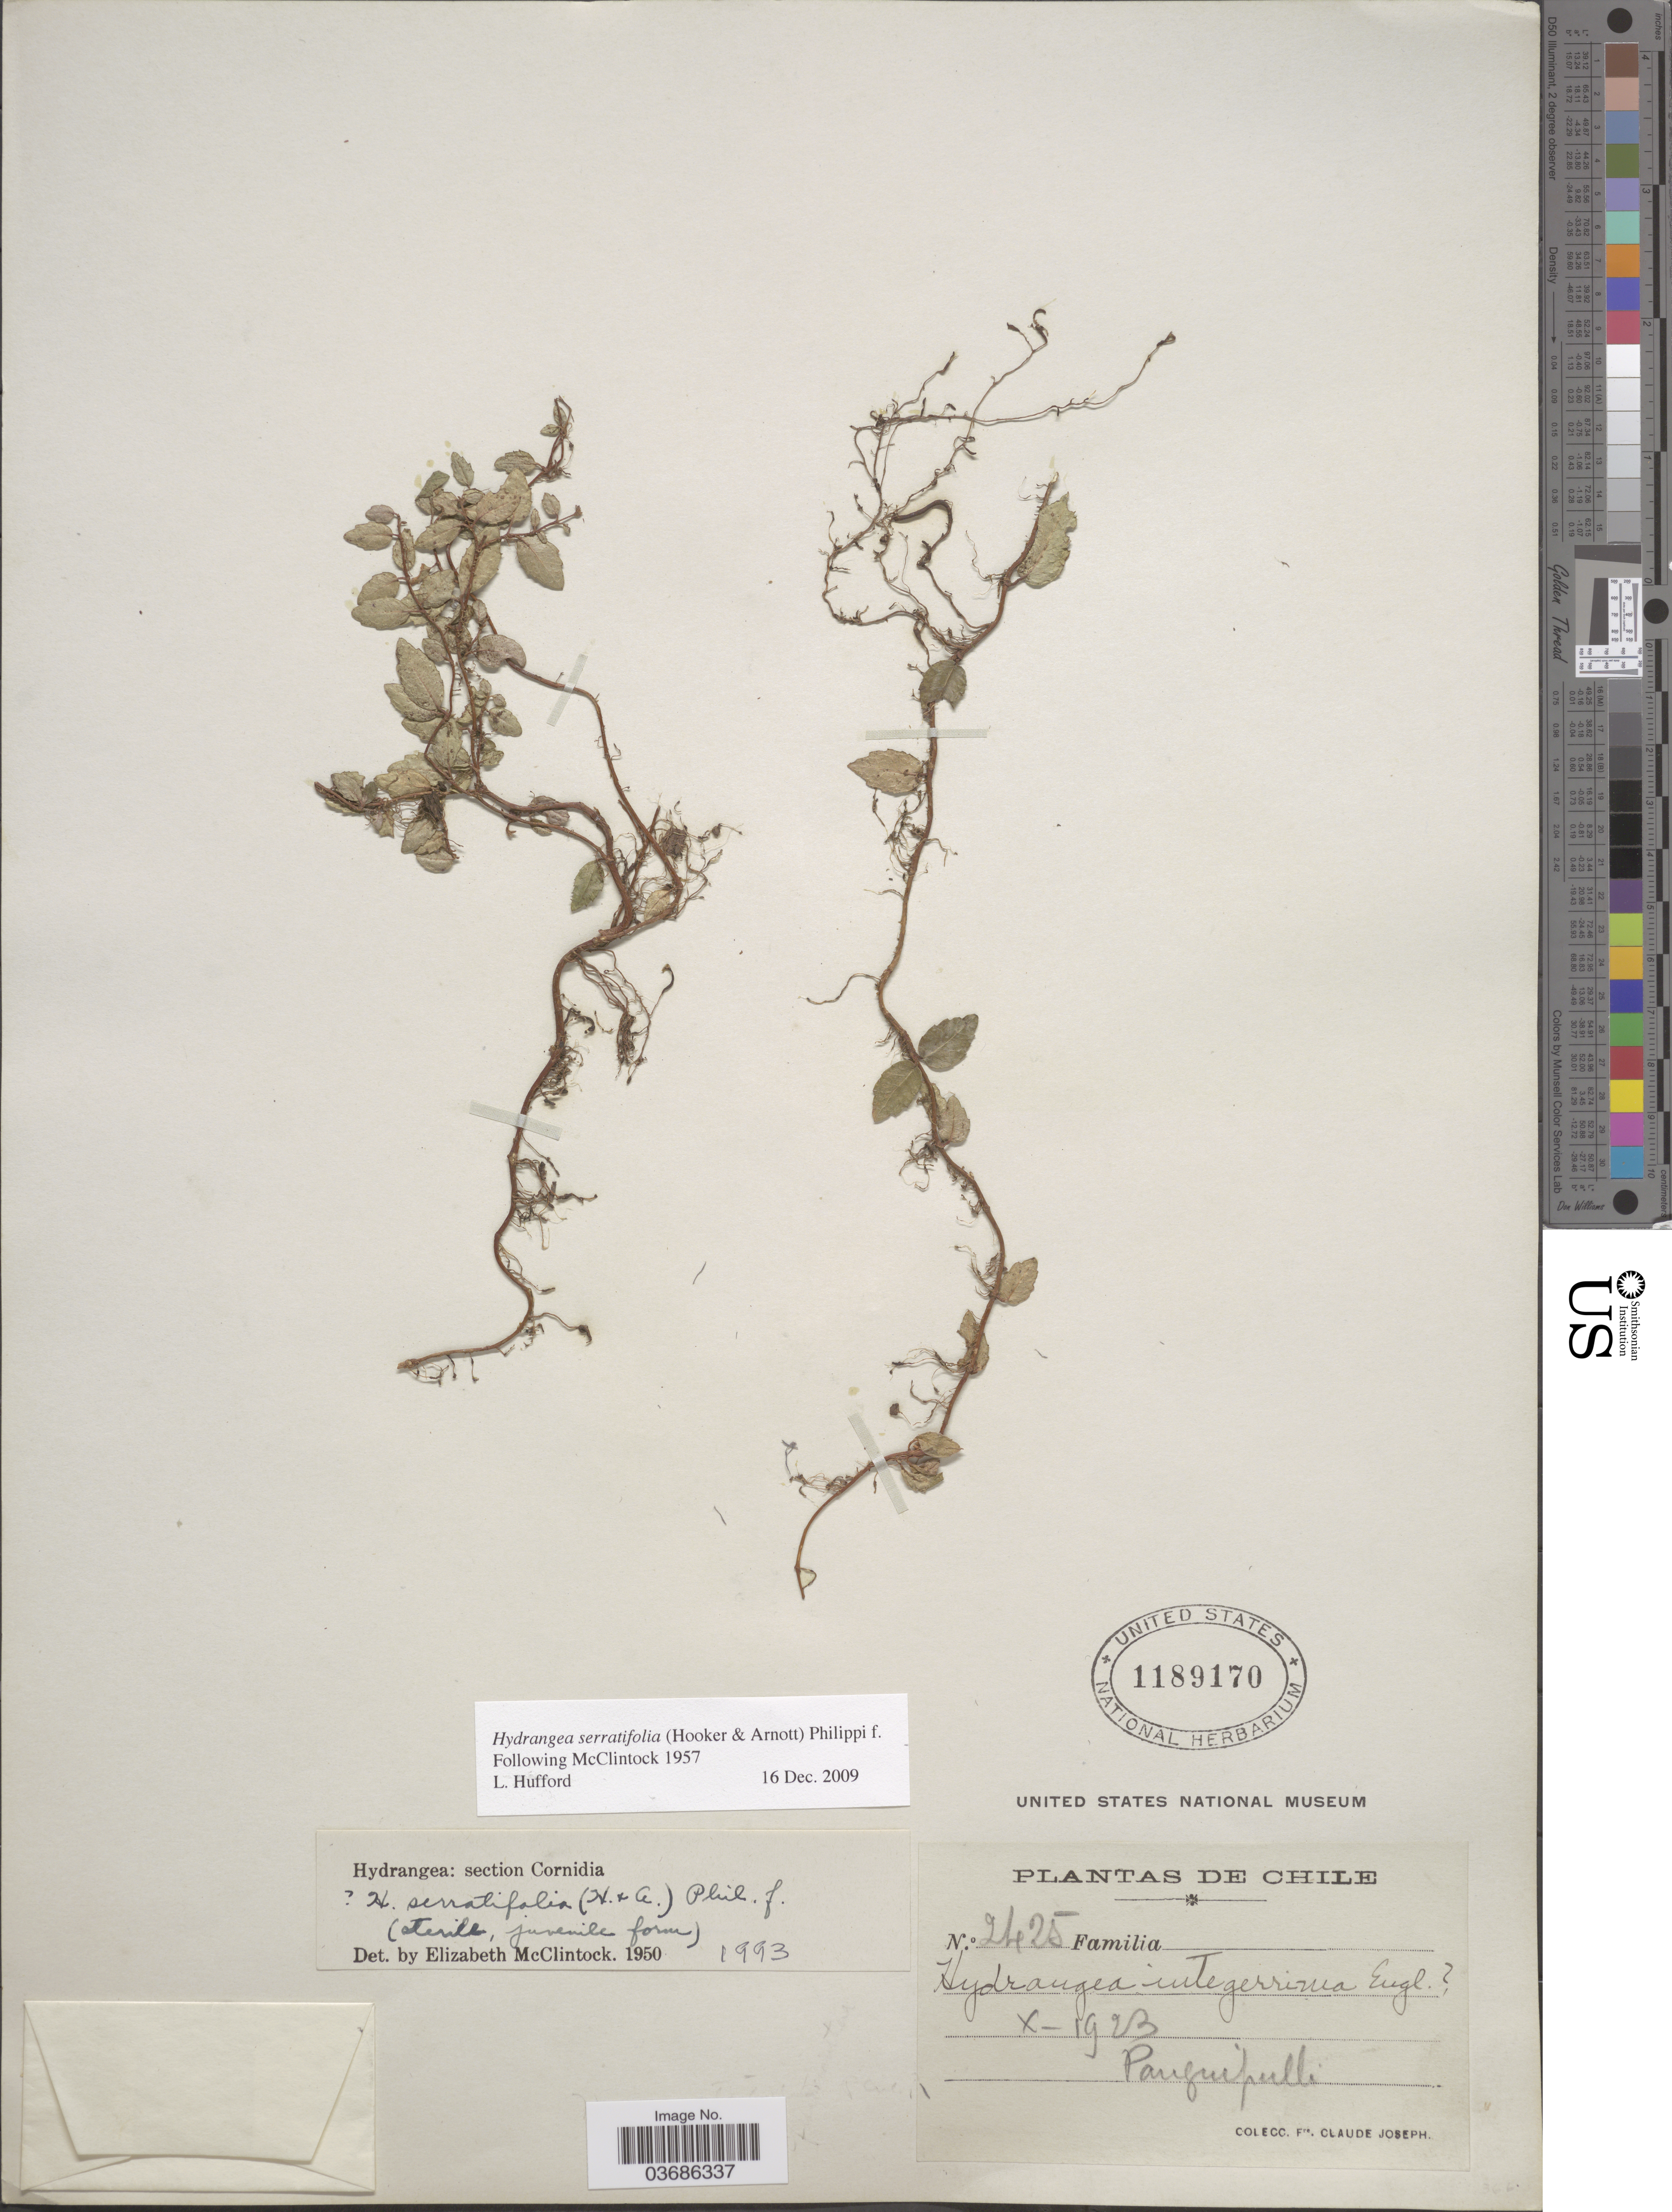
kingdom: Plantae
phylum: Tracheophyta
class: Magnoliopsida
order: Cornales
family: Hydrangeaceae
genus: Hydrangea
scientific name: Hydrangea serratifolia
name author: (Hook. & Arn.) F. Phil.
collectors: B. Joseph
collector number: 2425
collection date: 1923-10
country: Chile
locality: Panguipulli.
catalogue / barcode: US 1189170